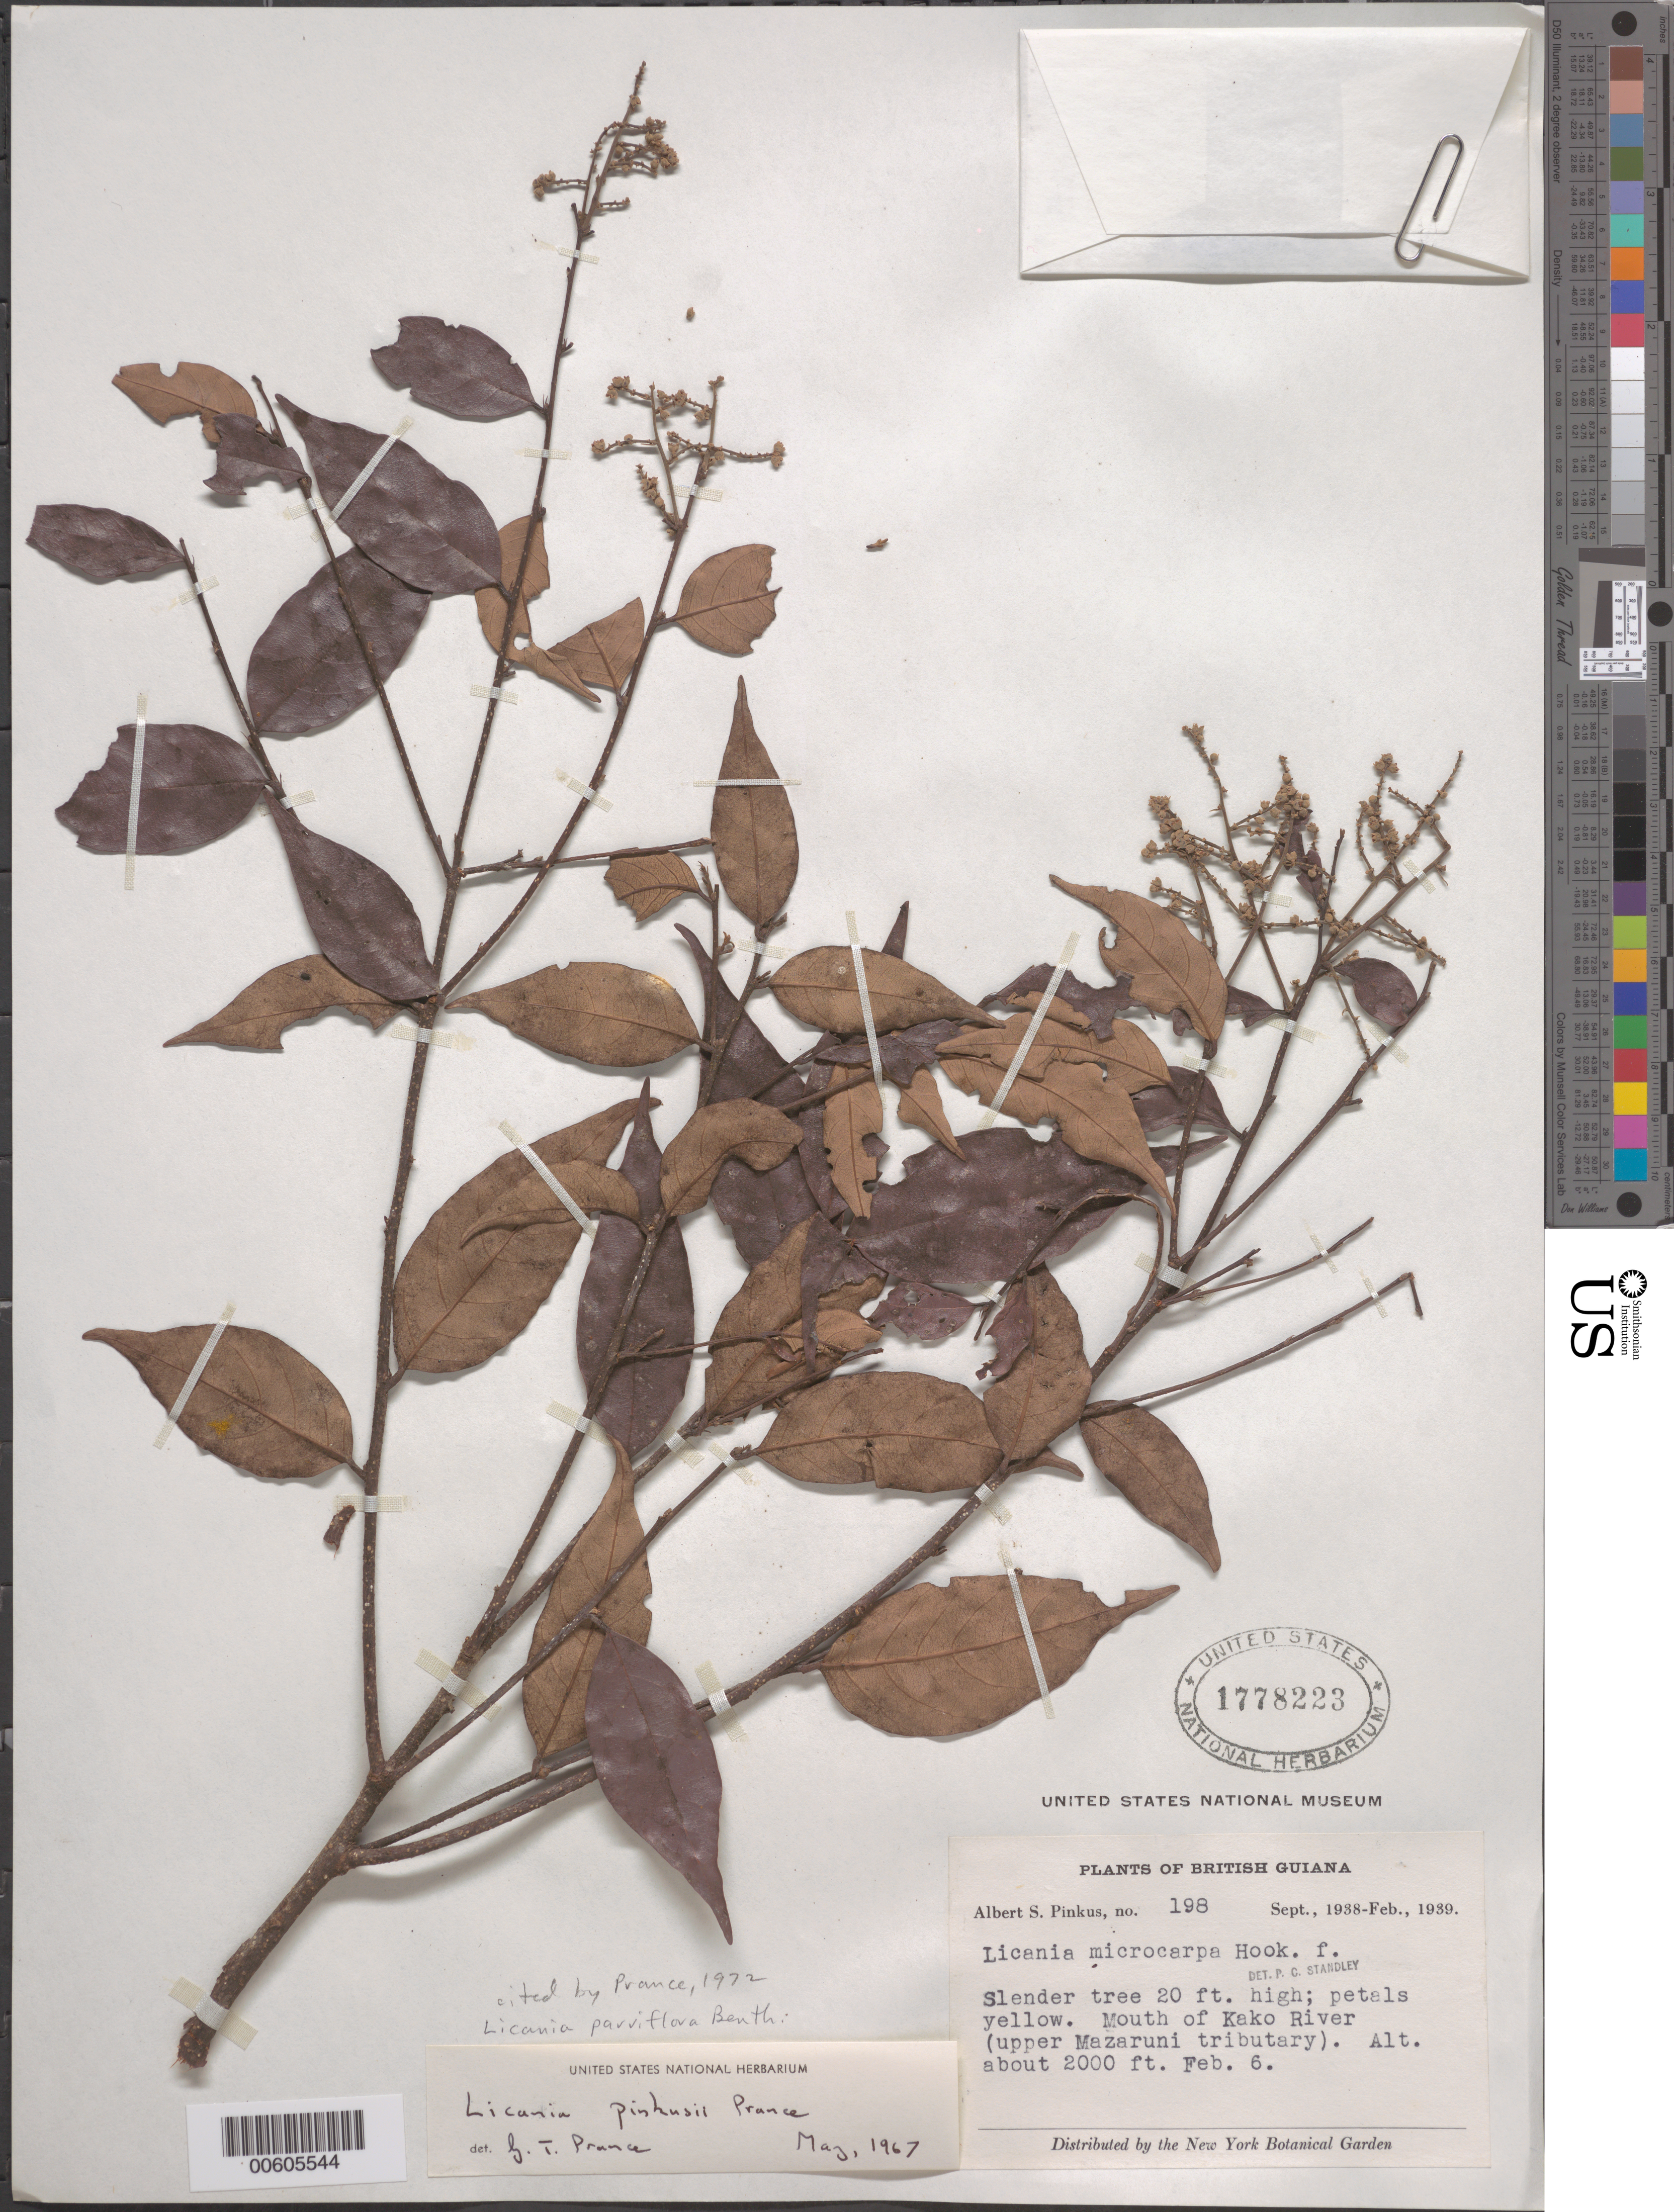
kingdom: Plantae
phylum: Tracheophyta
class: Magnoliopsida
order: Malpighiales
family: Chrysobalanaceae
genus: Licania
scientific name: Licania parviflora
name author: Benth.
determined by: Prance, G. T.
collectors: A. Pinkus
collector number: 198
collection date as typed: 6-Feb-39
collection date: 1939-02-06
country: Guyana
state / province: Cuyuni-Mazaruni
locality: Kako River, at mouth, (upper Mazaruni tributary)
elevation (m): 610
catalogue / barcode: US 1778223